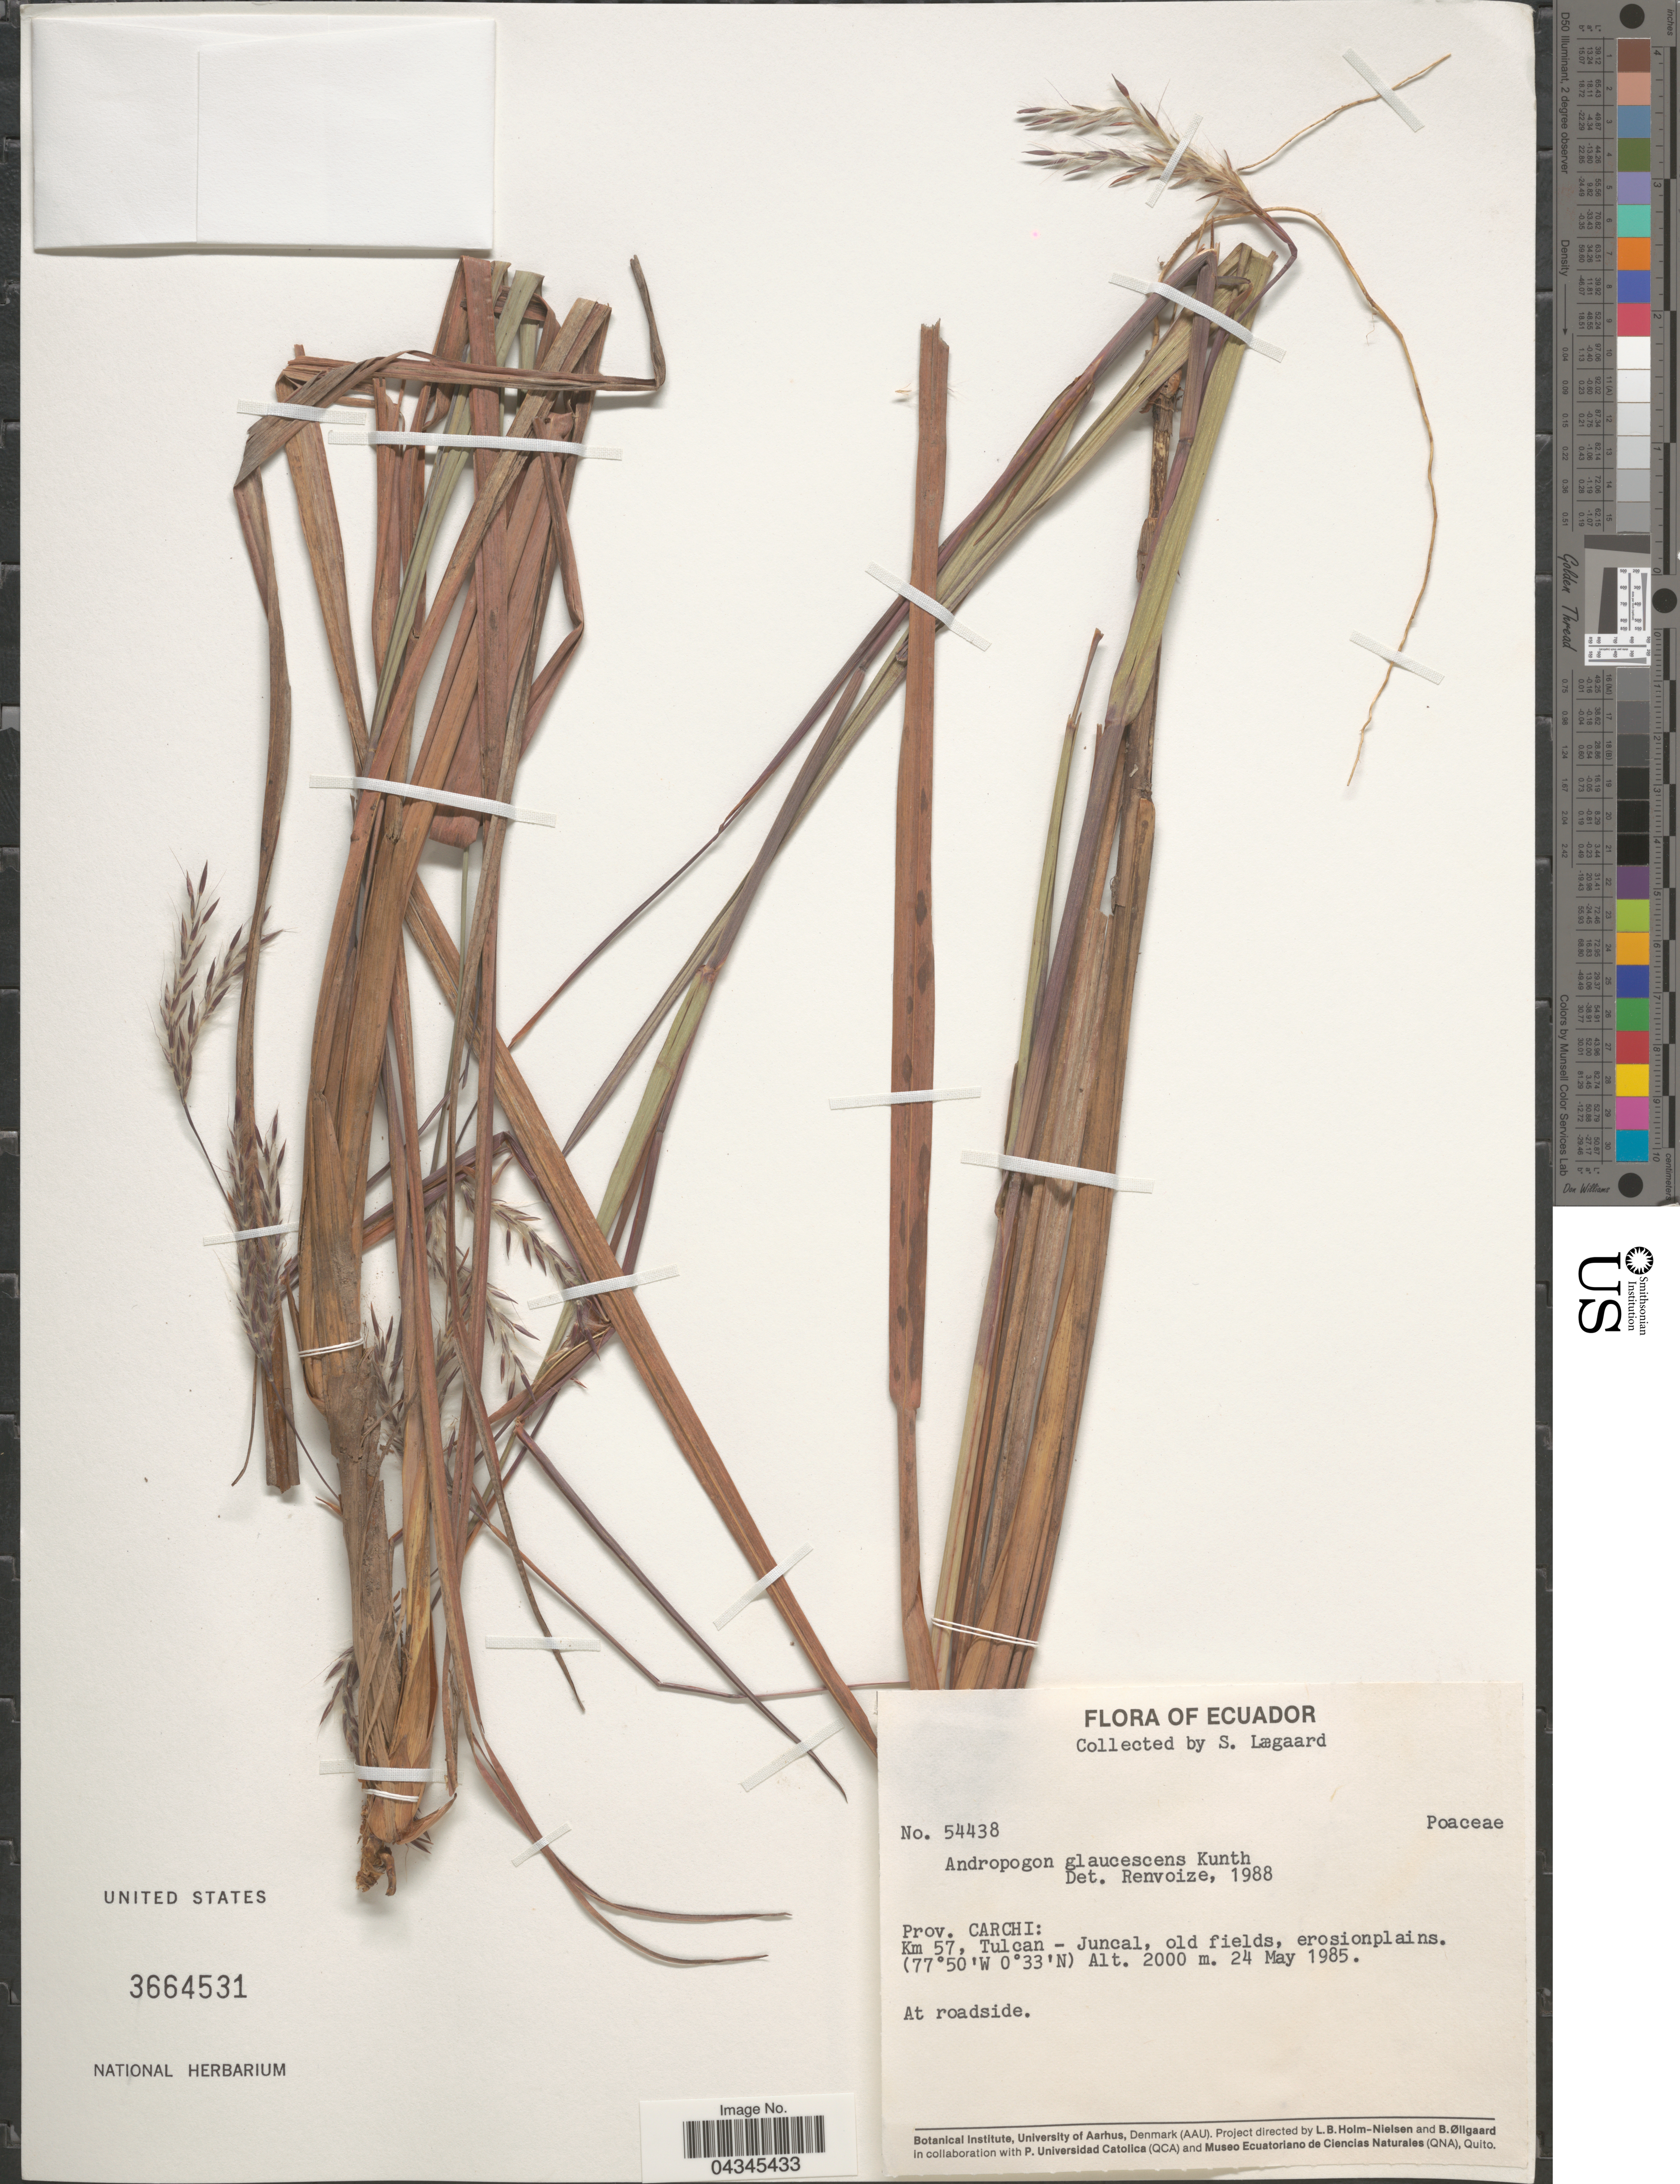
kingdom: Plantae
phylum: Tracheophyta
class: Liliopsida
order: Poales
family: Poaceae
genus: Andropogon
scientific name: Andropogon glaucescens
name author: Kunth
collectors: S. Lægaard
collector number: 54438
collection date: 1985-05-24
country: Ecuador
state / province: Carchi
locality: Km 57, Tulcan - Juncal, old fields, erosionplains.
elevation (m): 2000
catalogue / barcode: US 3664531